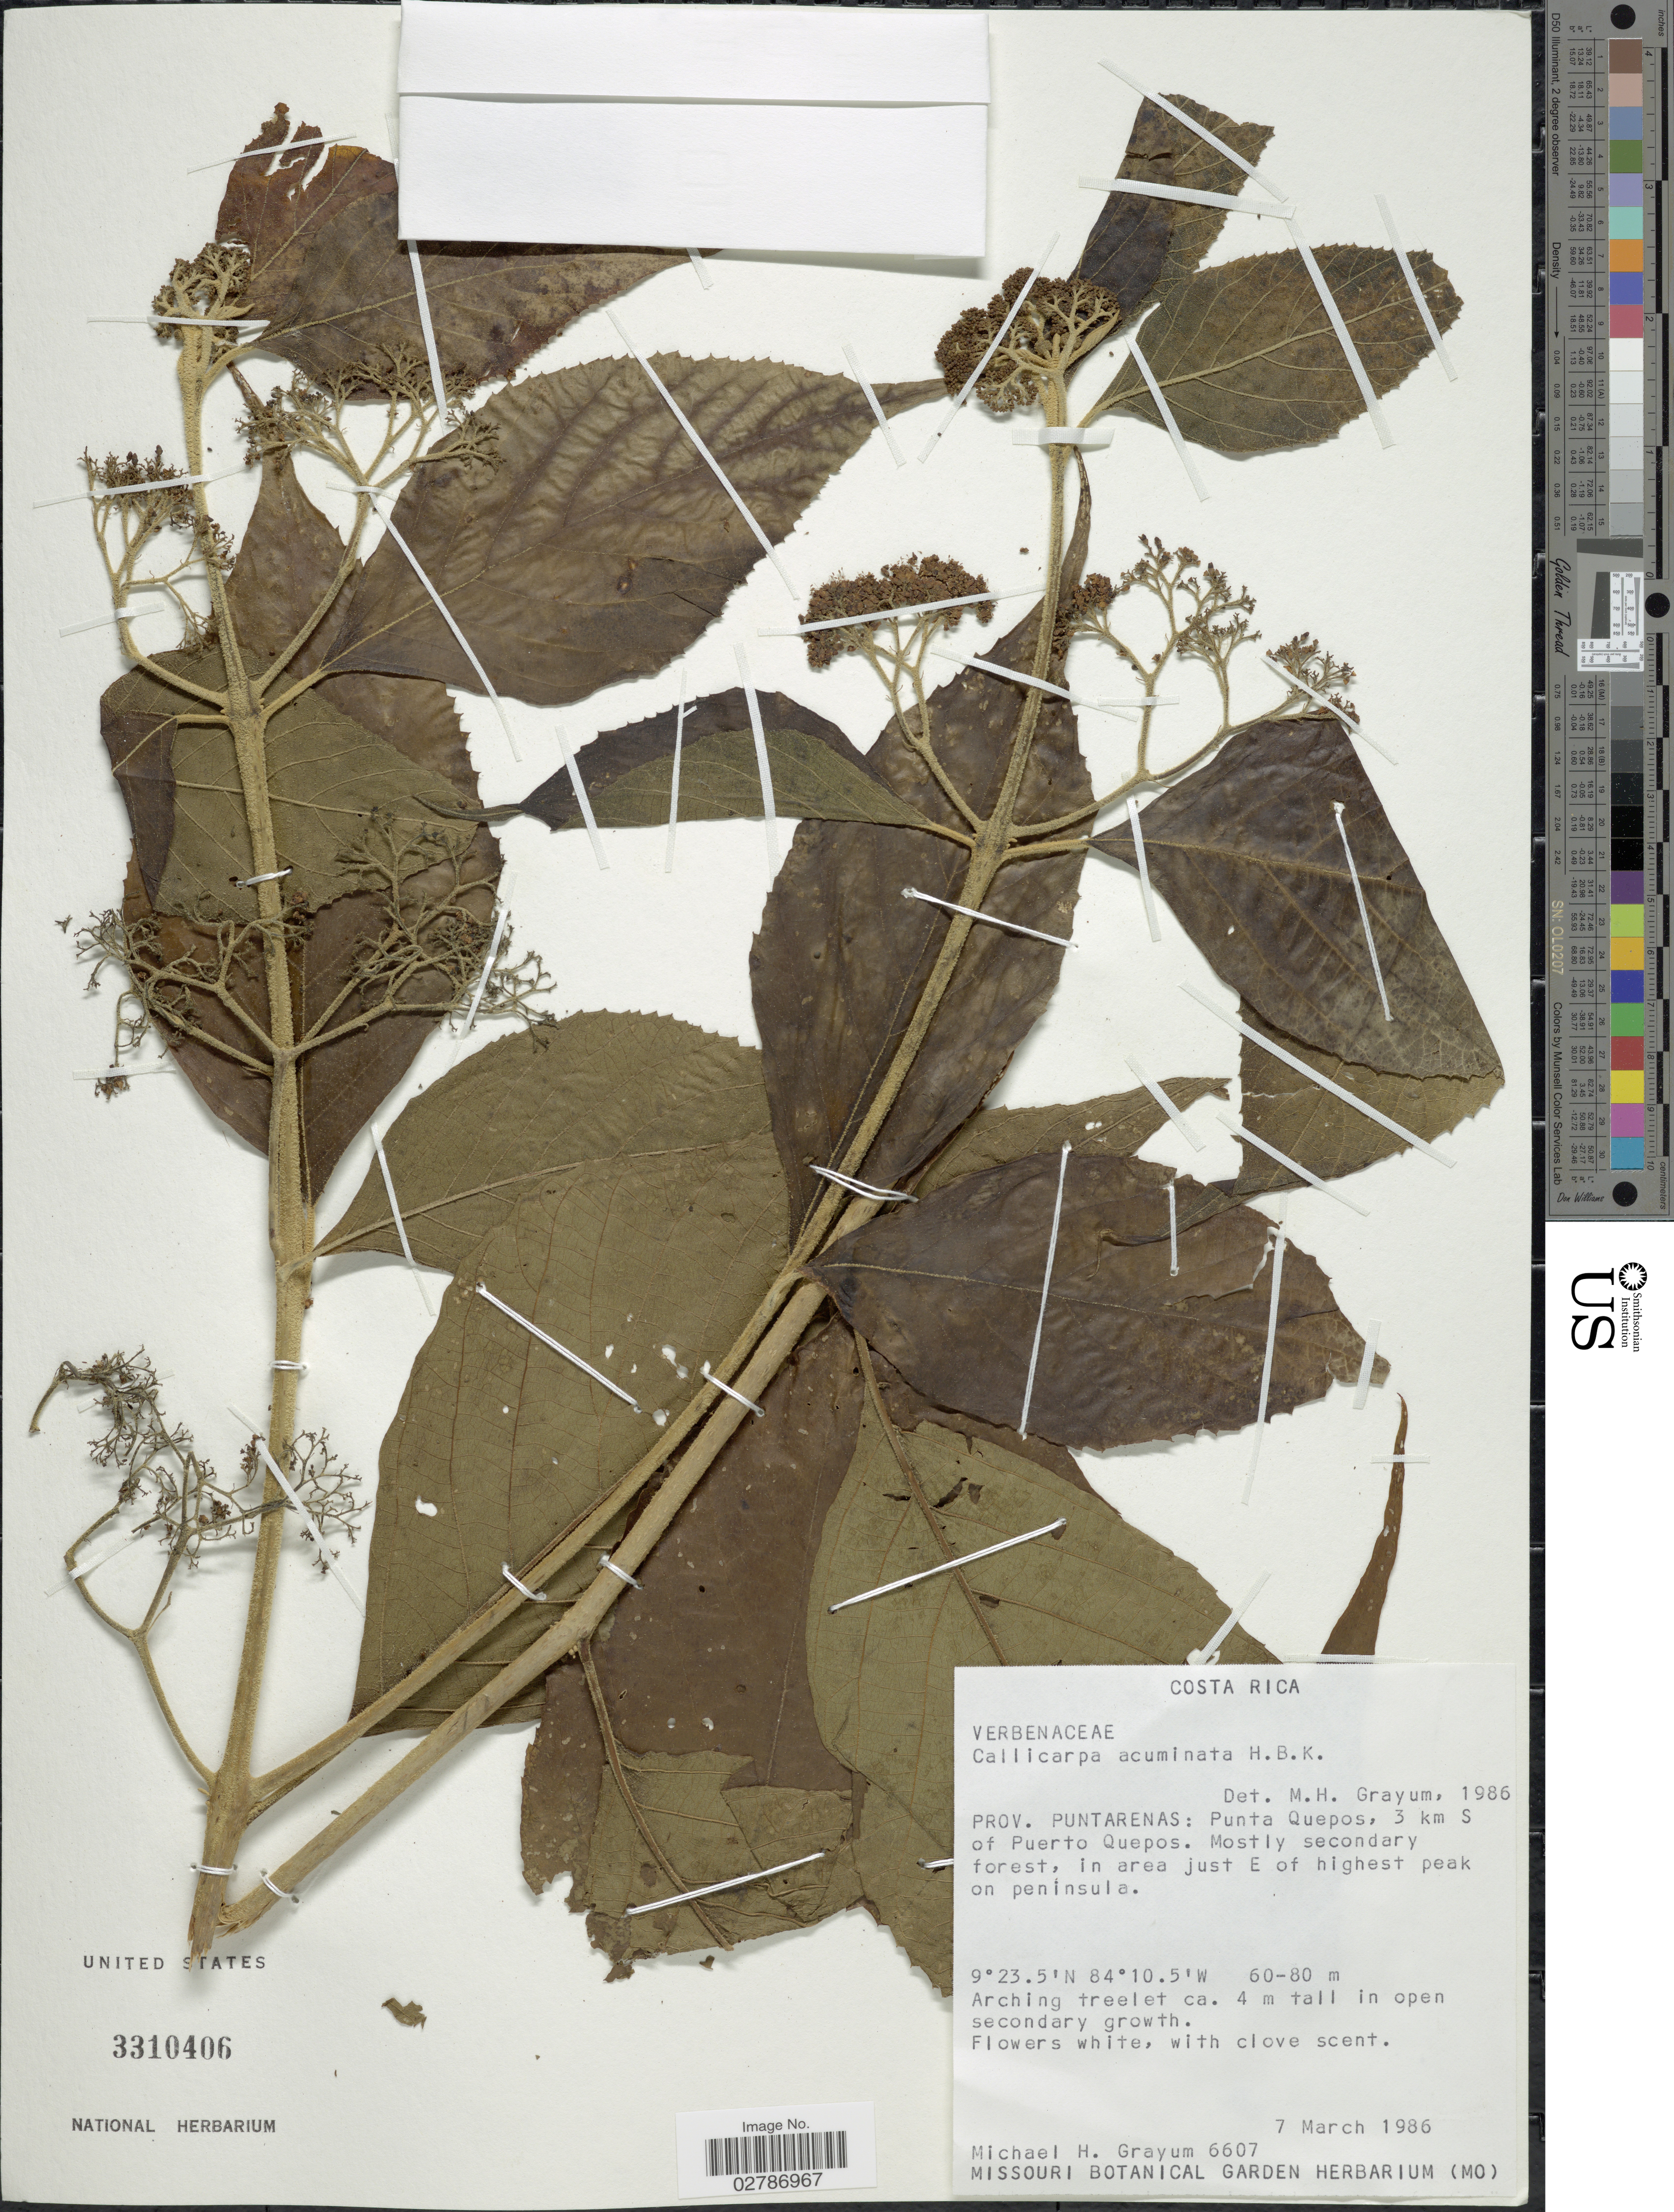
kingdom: Plantae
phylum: Tracheophyta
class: Magnoliopsida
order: Lamiales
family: Lamiaceae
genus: Callicarpa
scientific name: Callicarpa acuminata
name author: Kunth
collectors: M. H. Grayum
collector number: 6607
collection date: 1986-03-07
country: Costa Rica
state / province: Puntarenas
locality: Punta Quepos, 3 km S of Puerto Quepos.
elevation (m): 60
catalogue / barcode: US 3310406